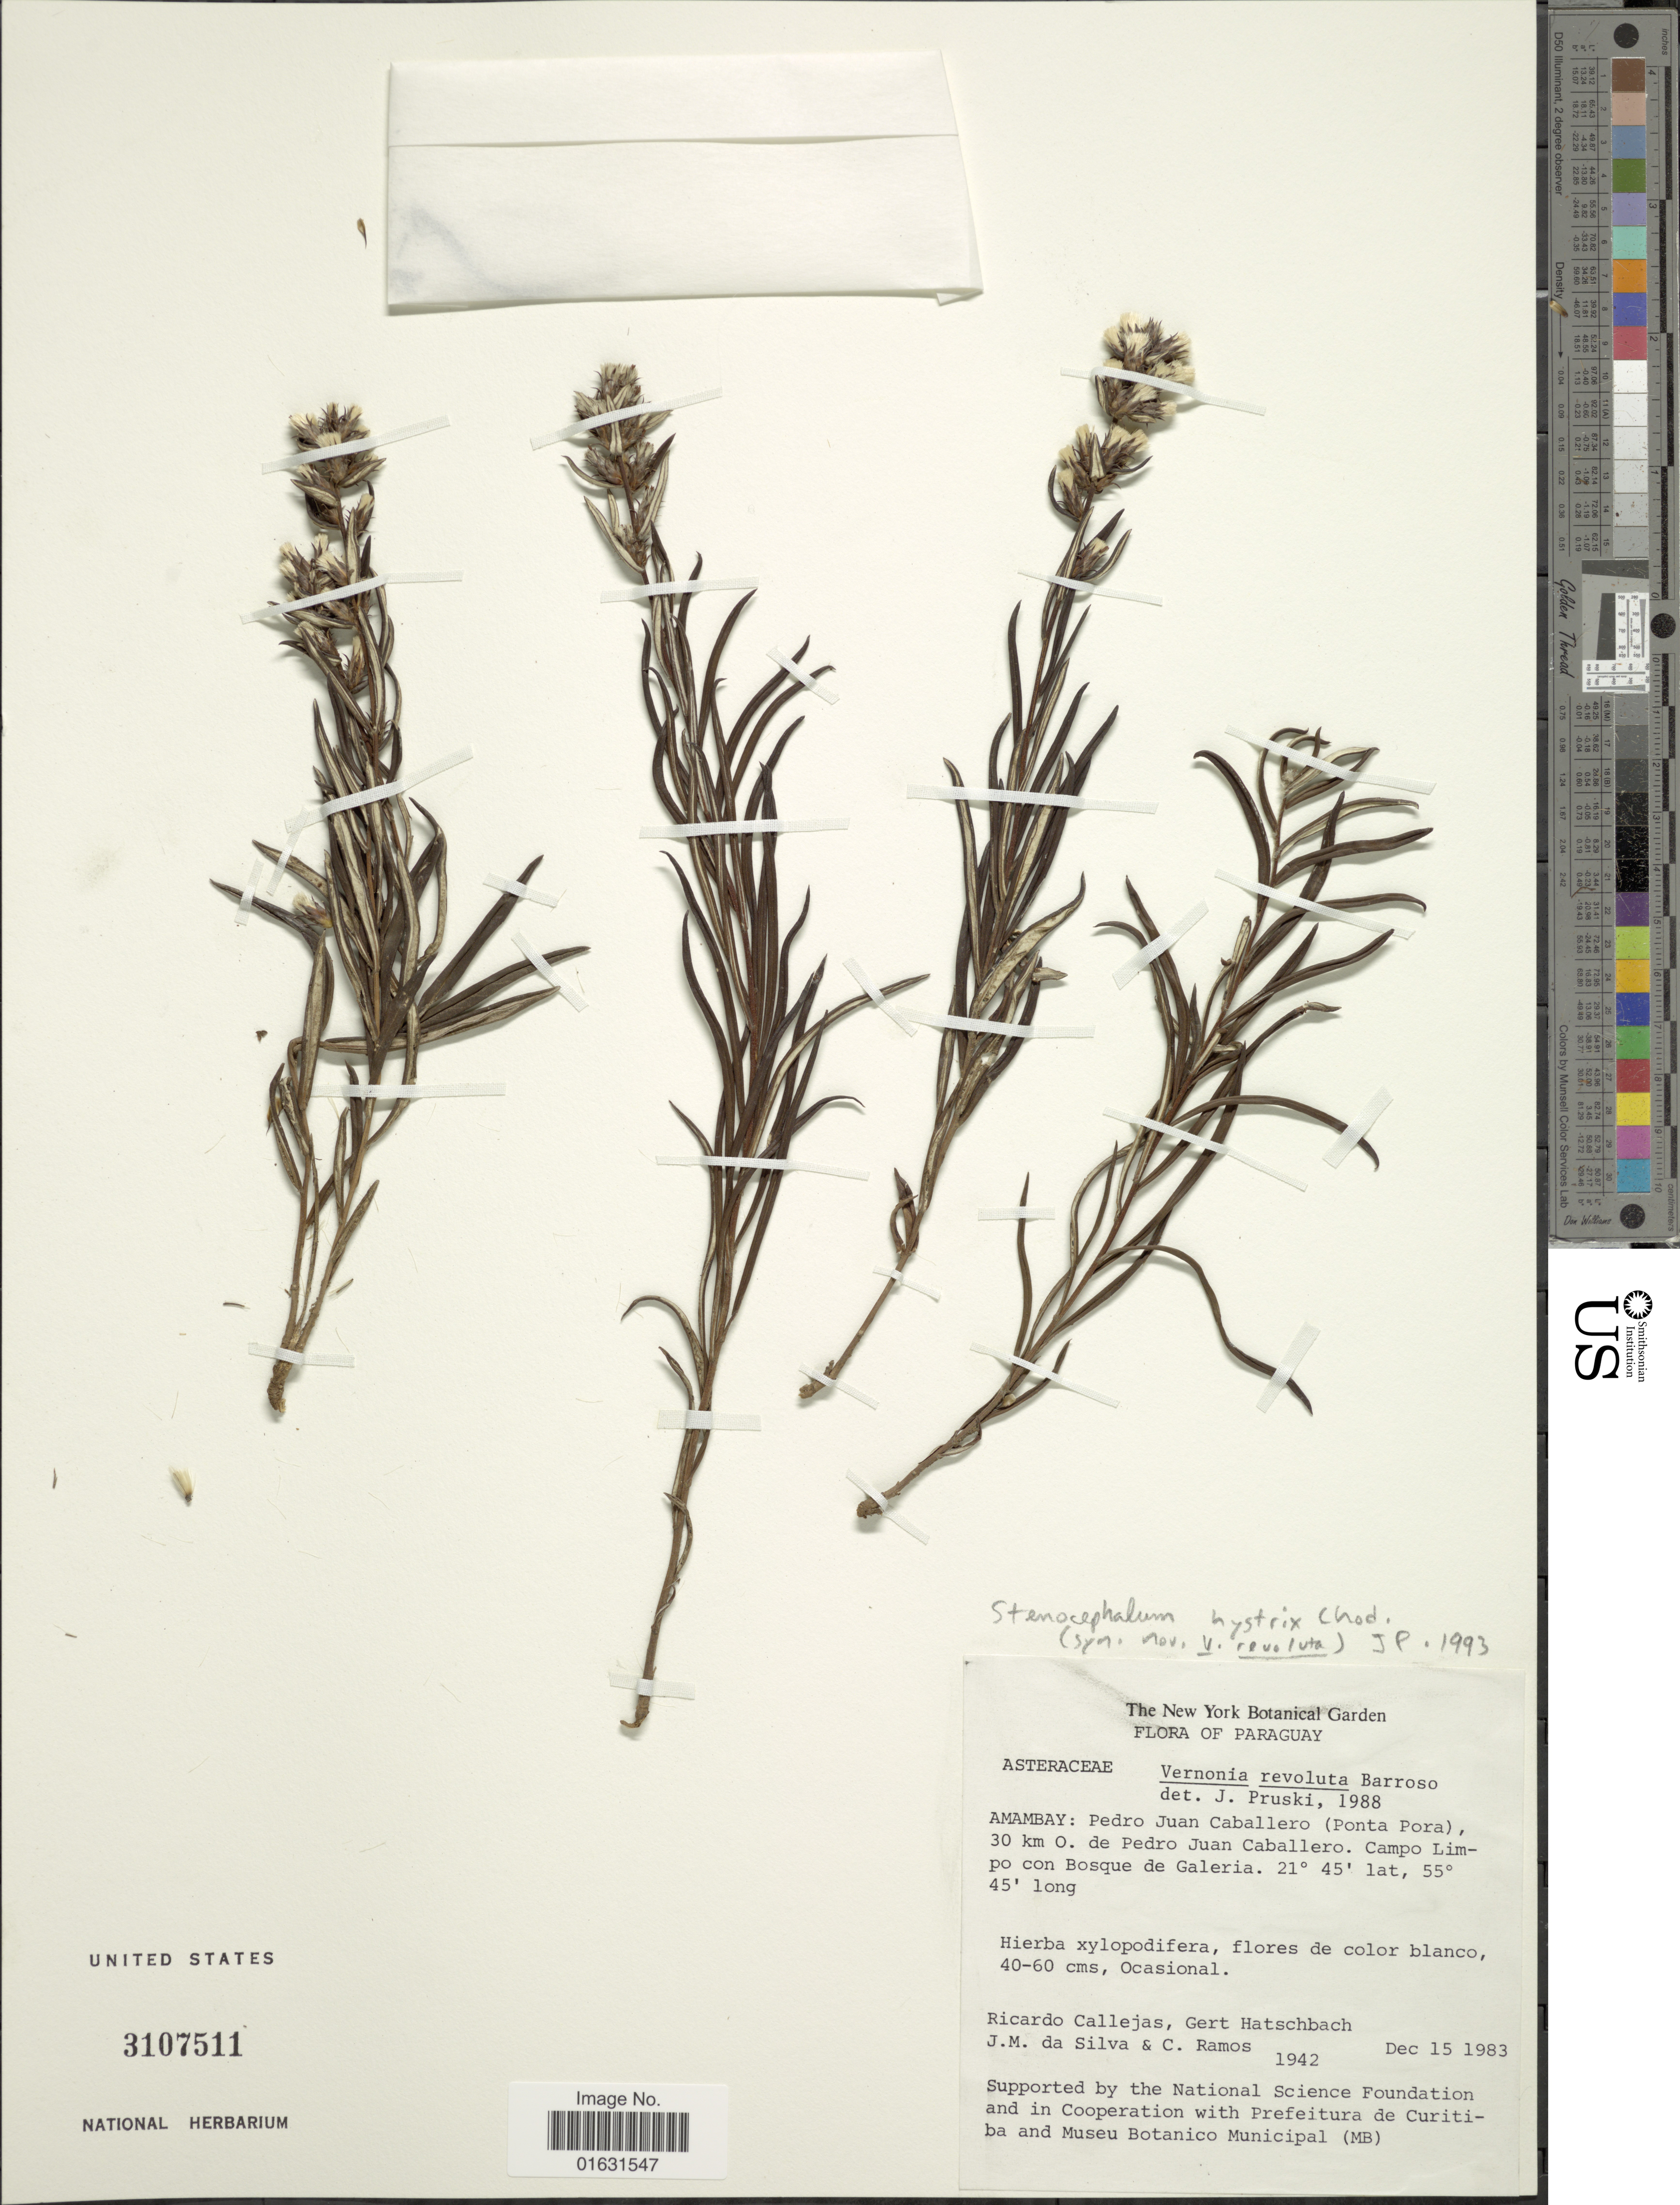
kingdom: Plantae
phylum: Tracheophyta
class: Magnoliopsida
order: Asterales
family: Asteraceae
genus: Stenocephalum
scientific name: Stenocephalum hystrix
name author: (Chodat) H. Rob.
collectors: R. Callejas, G. Hatschbach, J. M. Silva & C. Ramos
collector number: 1942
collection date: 1983-12-15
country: Paraguay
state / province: Amambay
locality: Pedro Juan Caballero (Ponta Pora), 30 km O. de Pedro Juan Caballero, Campo Limpo con bosque de Galeria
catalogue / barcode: US 3107511